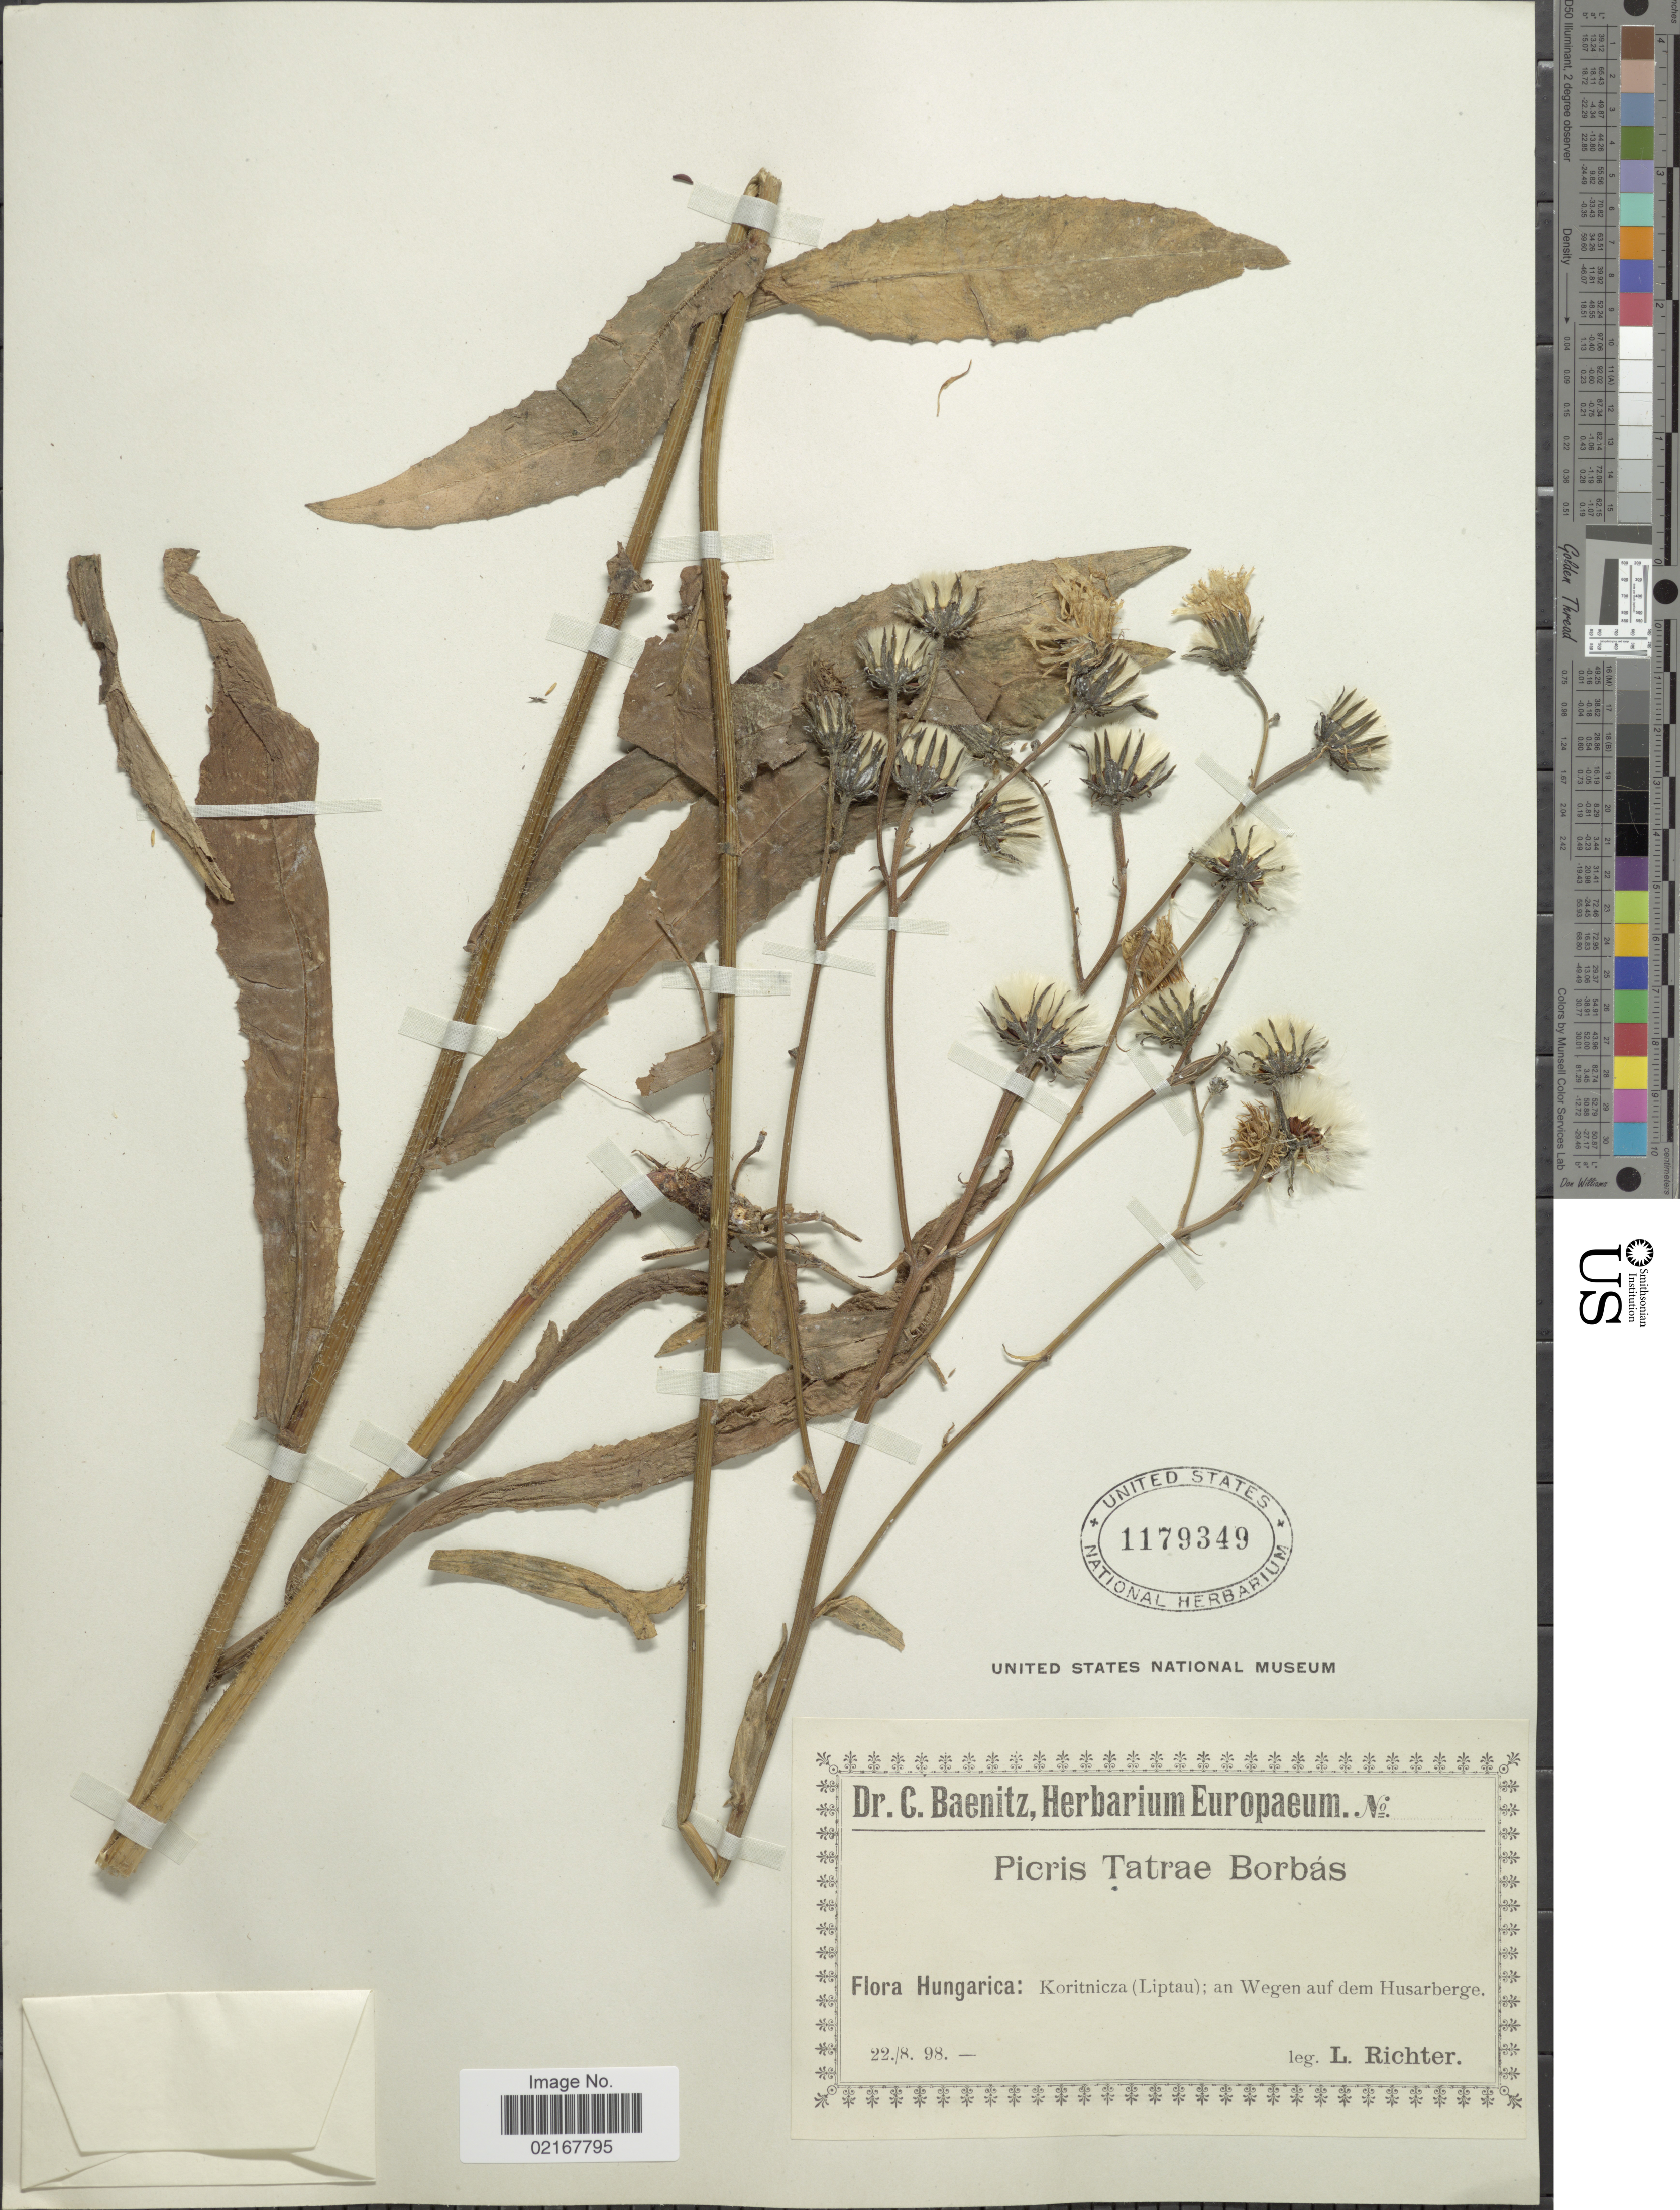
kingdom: Plantae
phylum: Tracheophyta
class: Magnoliopsida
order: Asterales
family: Asteraceae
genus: Picris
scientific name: Picris hieracioides subsp. umbellata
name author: (Schrank) Ces.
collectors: L. Richter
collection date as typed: Transcribed d/m/y: 22/8/98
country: Hungary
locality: Koritnicza (Liptau), an Wegen auf dem Husarberge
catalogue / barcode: US 1179349